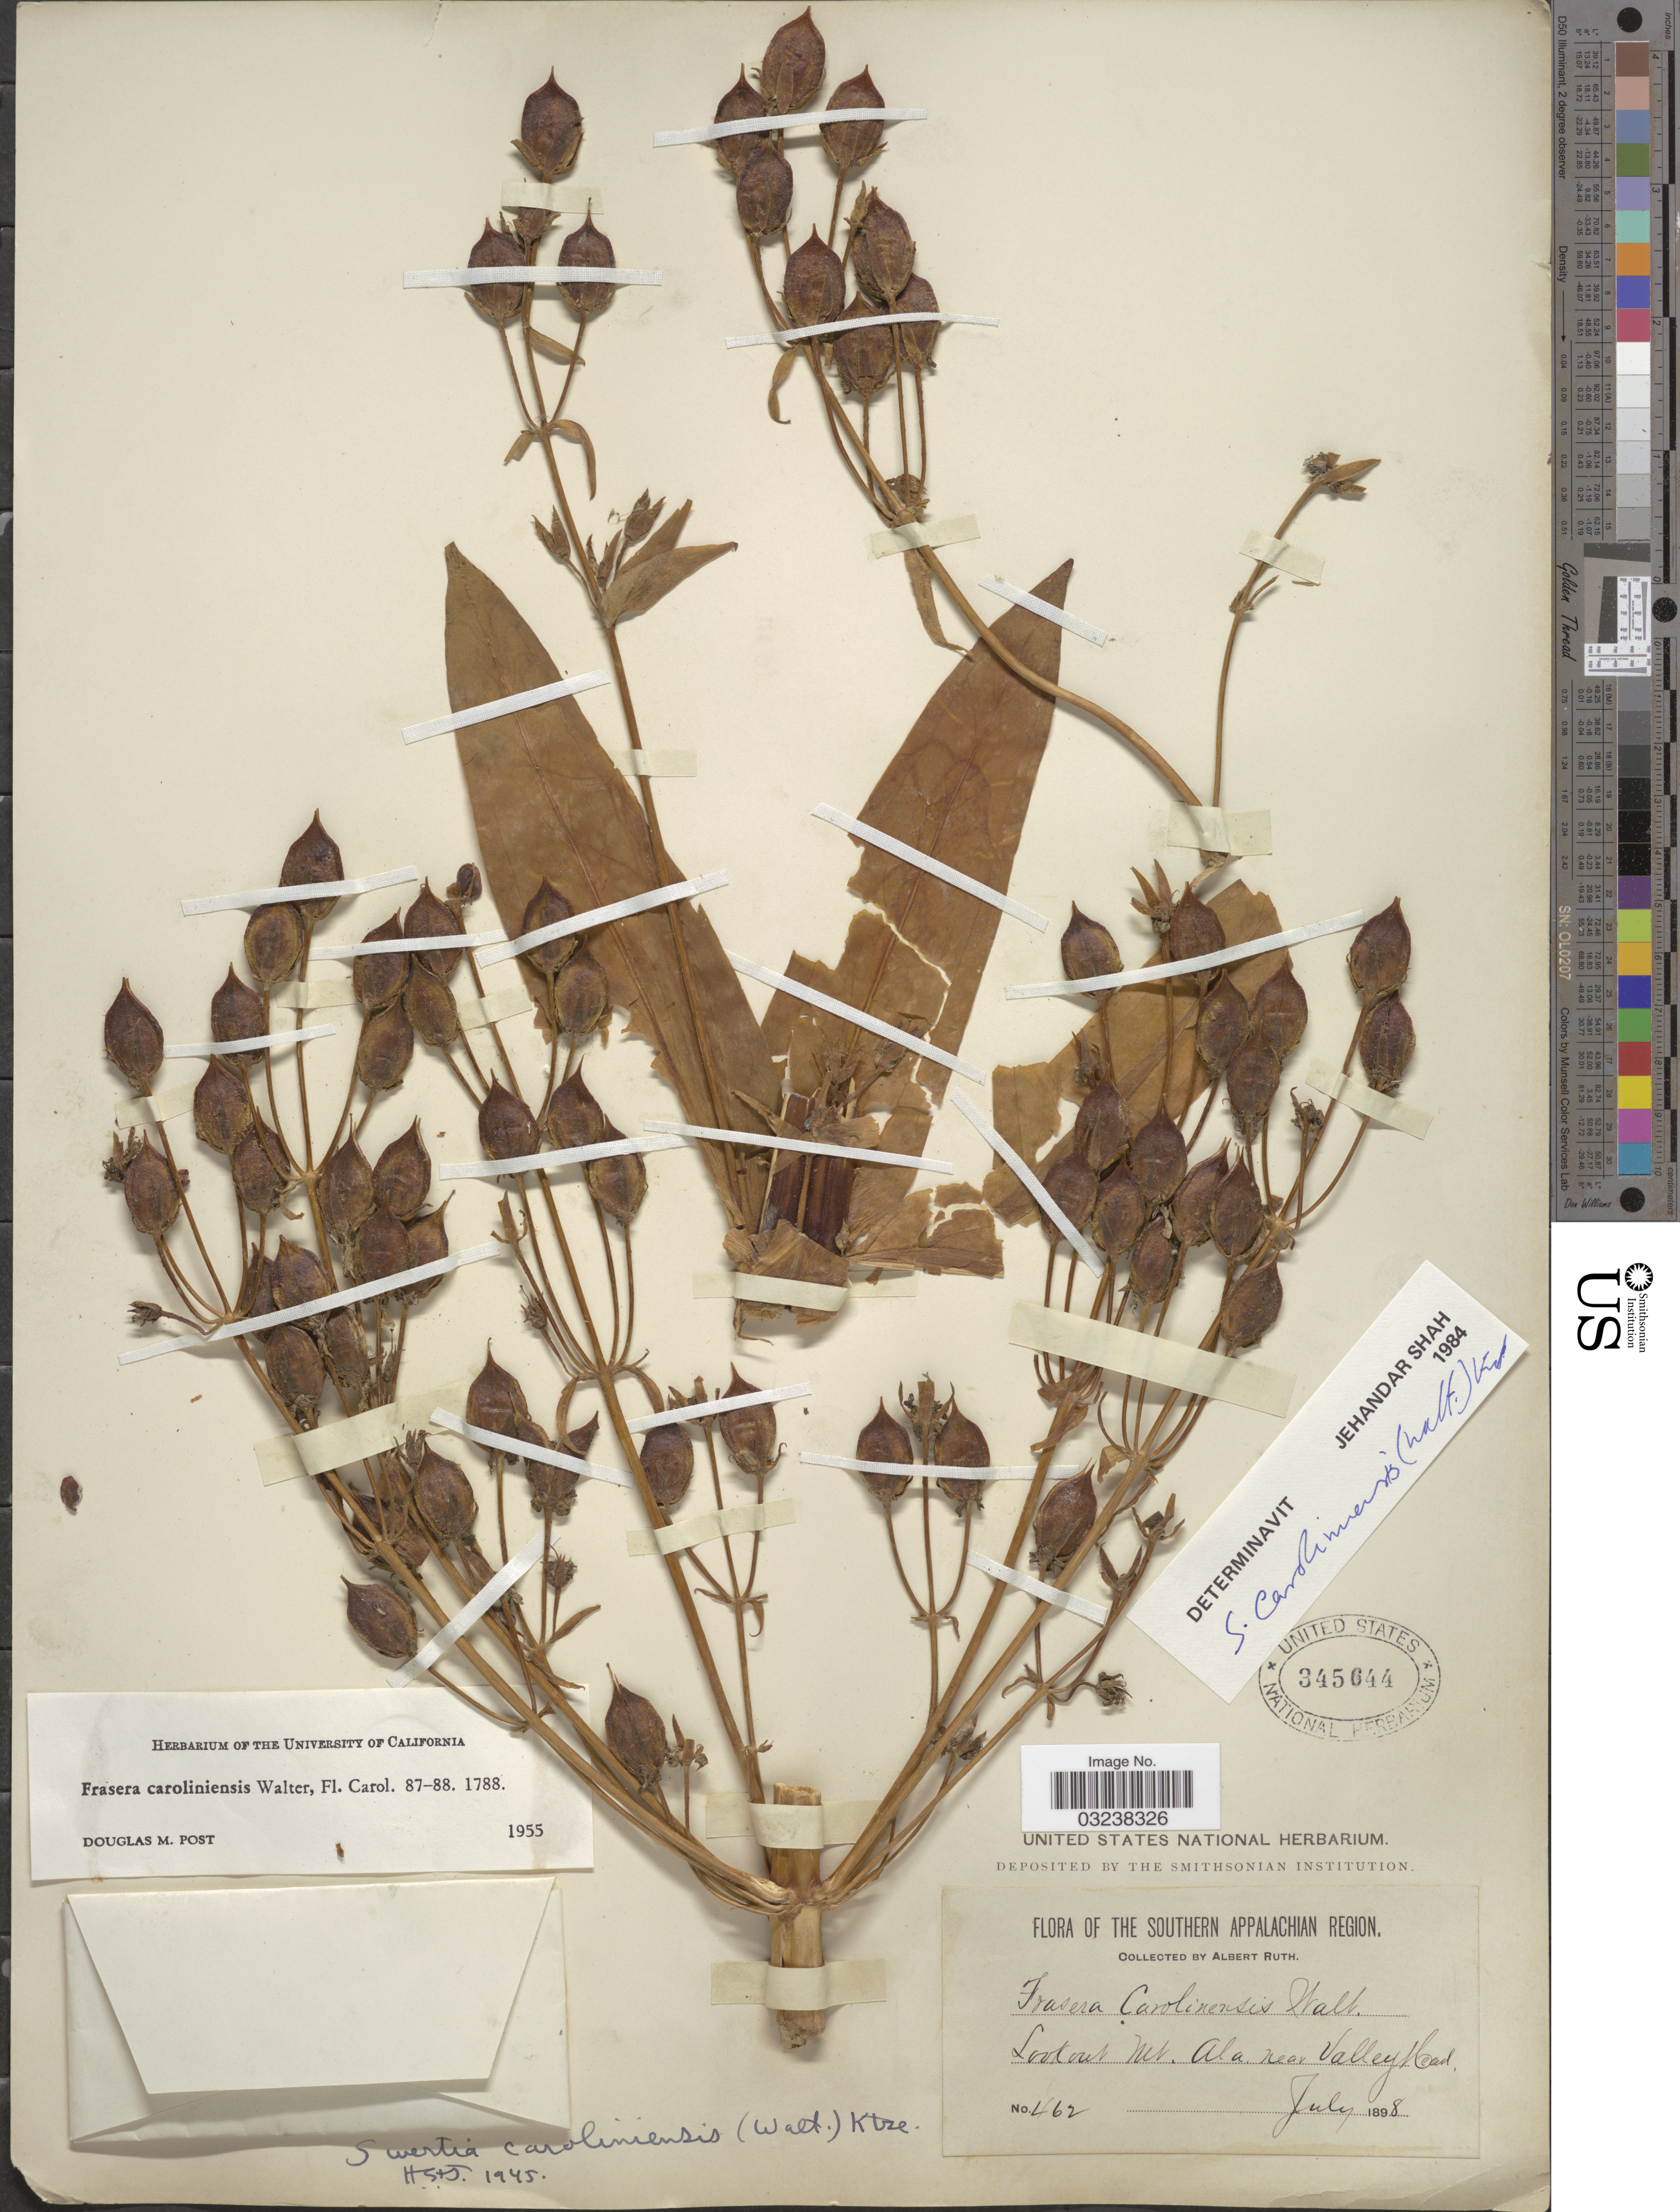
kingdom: Plantae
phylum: Tracheophyta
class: Magnoliopsida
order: Gentianales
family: Gentianaceae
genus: Swertia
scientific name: Swertia caroliniensis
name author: (Walter) Kuntze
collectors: A. Ruth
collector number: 462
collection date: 1898-07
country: United States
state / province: Alabama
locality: The Southern Appalachian Region. Lookout Mt. Ala. near Valley Head.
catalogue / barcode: US 345644